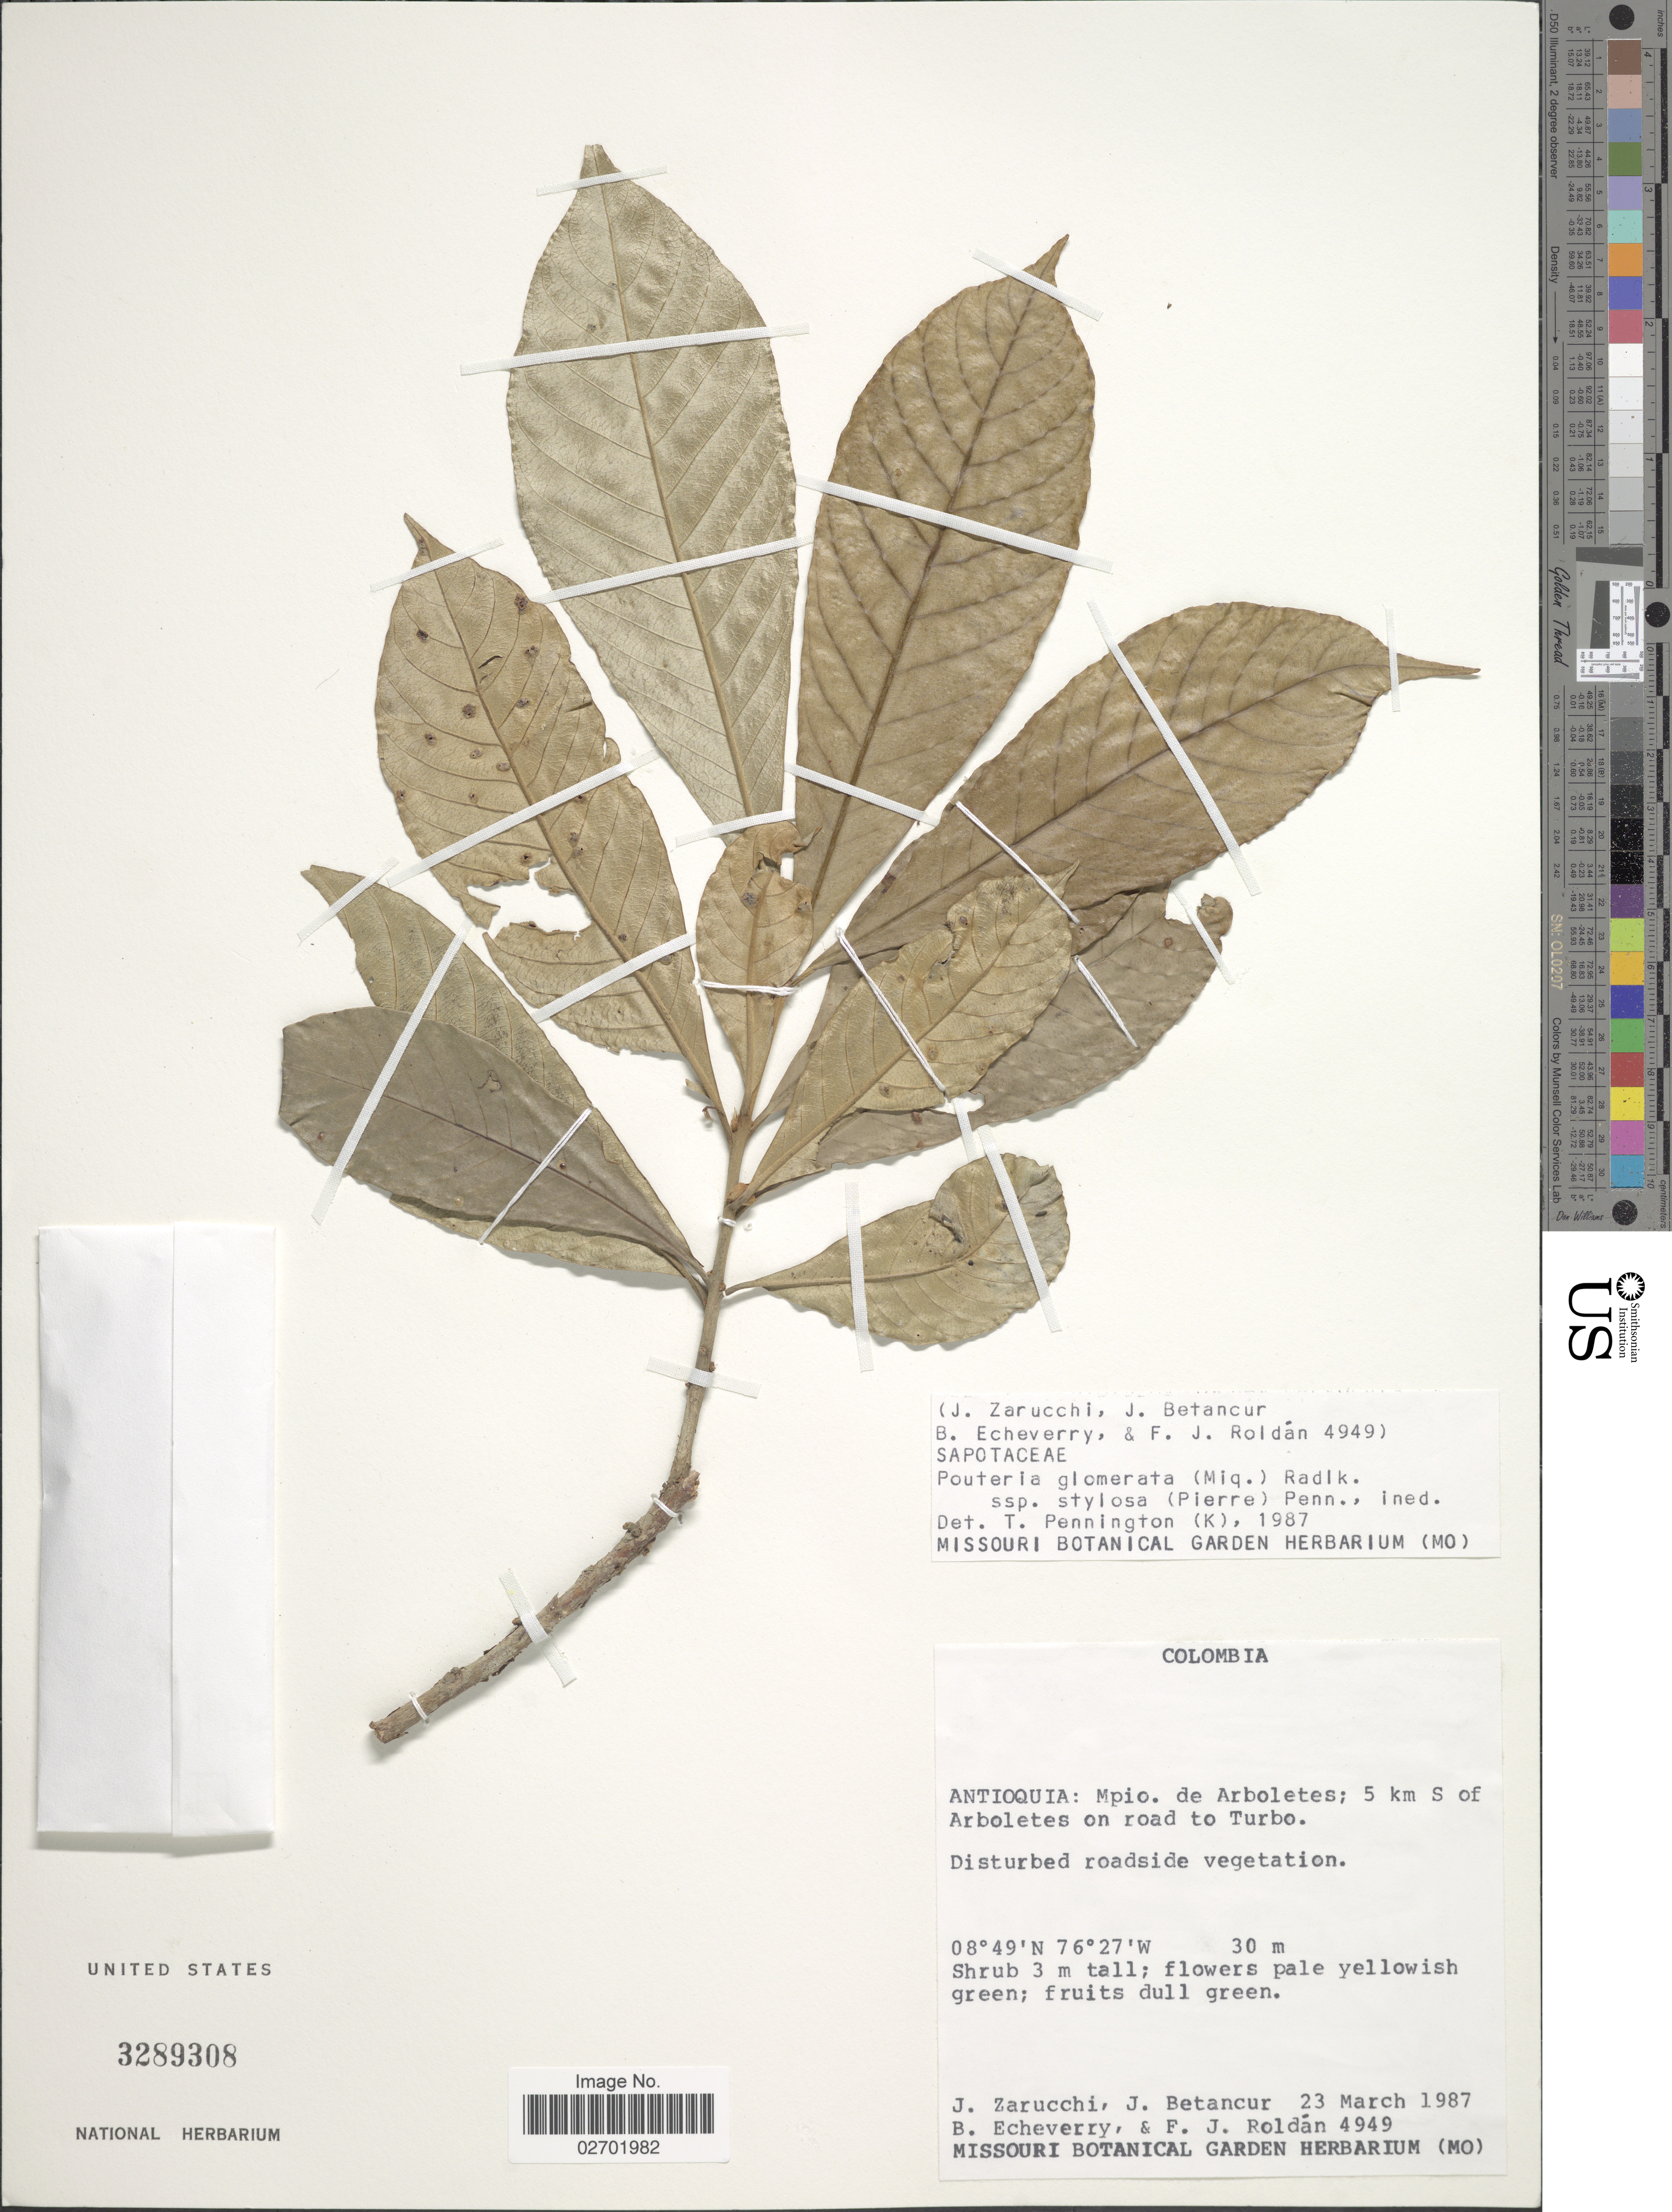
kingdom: Plantae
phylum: Tracheophyta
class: Magnoliopsida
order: Ericales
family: Sapotaceae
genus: Pouteria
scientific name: Pouteria glomerata subsp. stylosa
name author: (Miq.) Radlk.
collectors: J. L. Zarucchi, J. Betancur, B. Echeverry & F. J. Roldán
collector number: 4949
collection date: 1987-03-23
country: Colombia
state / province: Antioquia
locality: Mpio de Arboletes; 5 km S of Arboletes on road to Turbo.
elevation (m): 30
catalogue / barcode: US 3289308